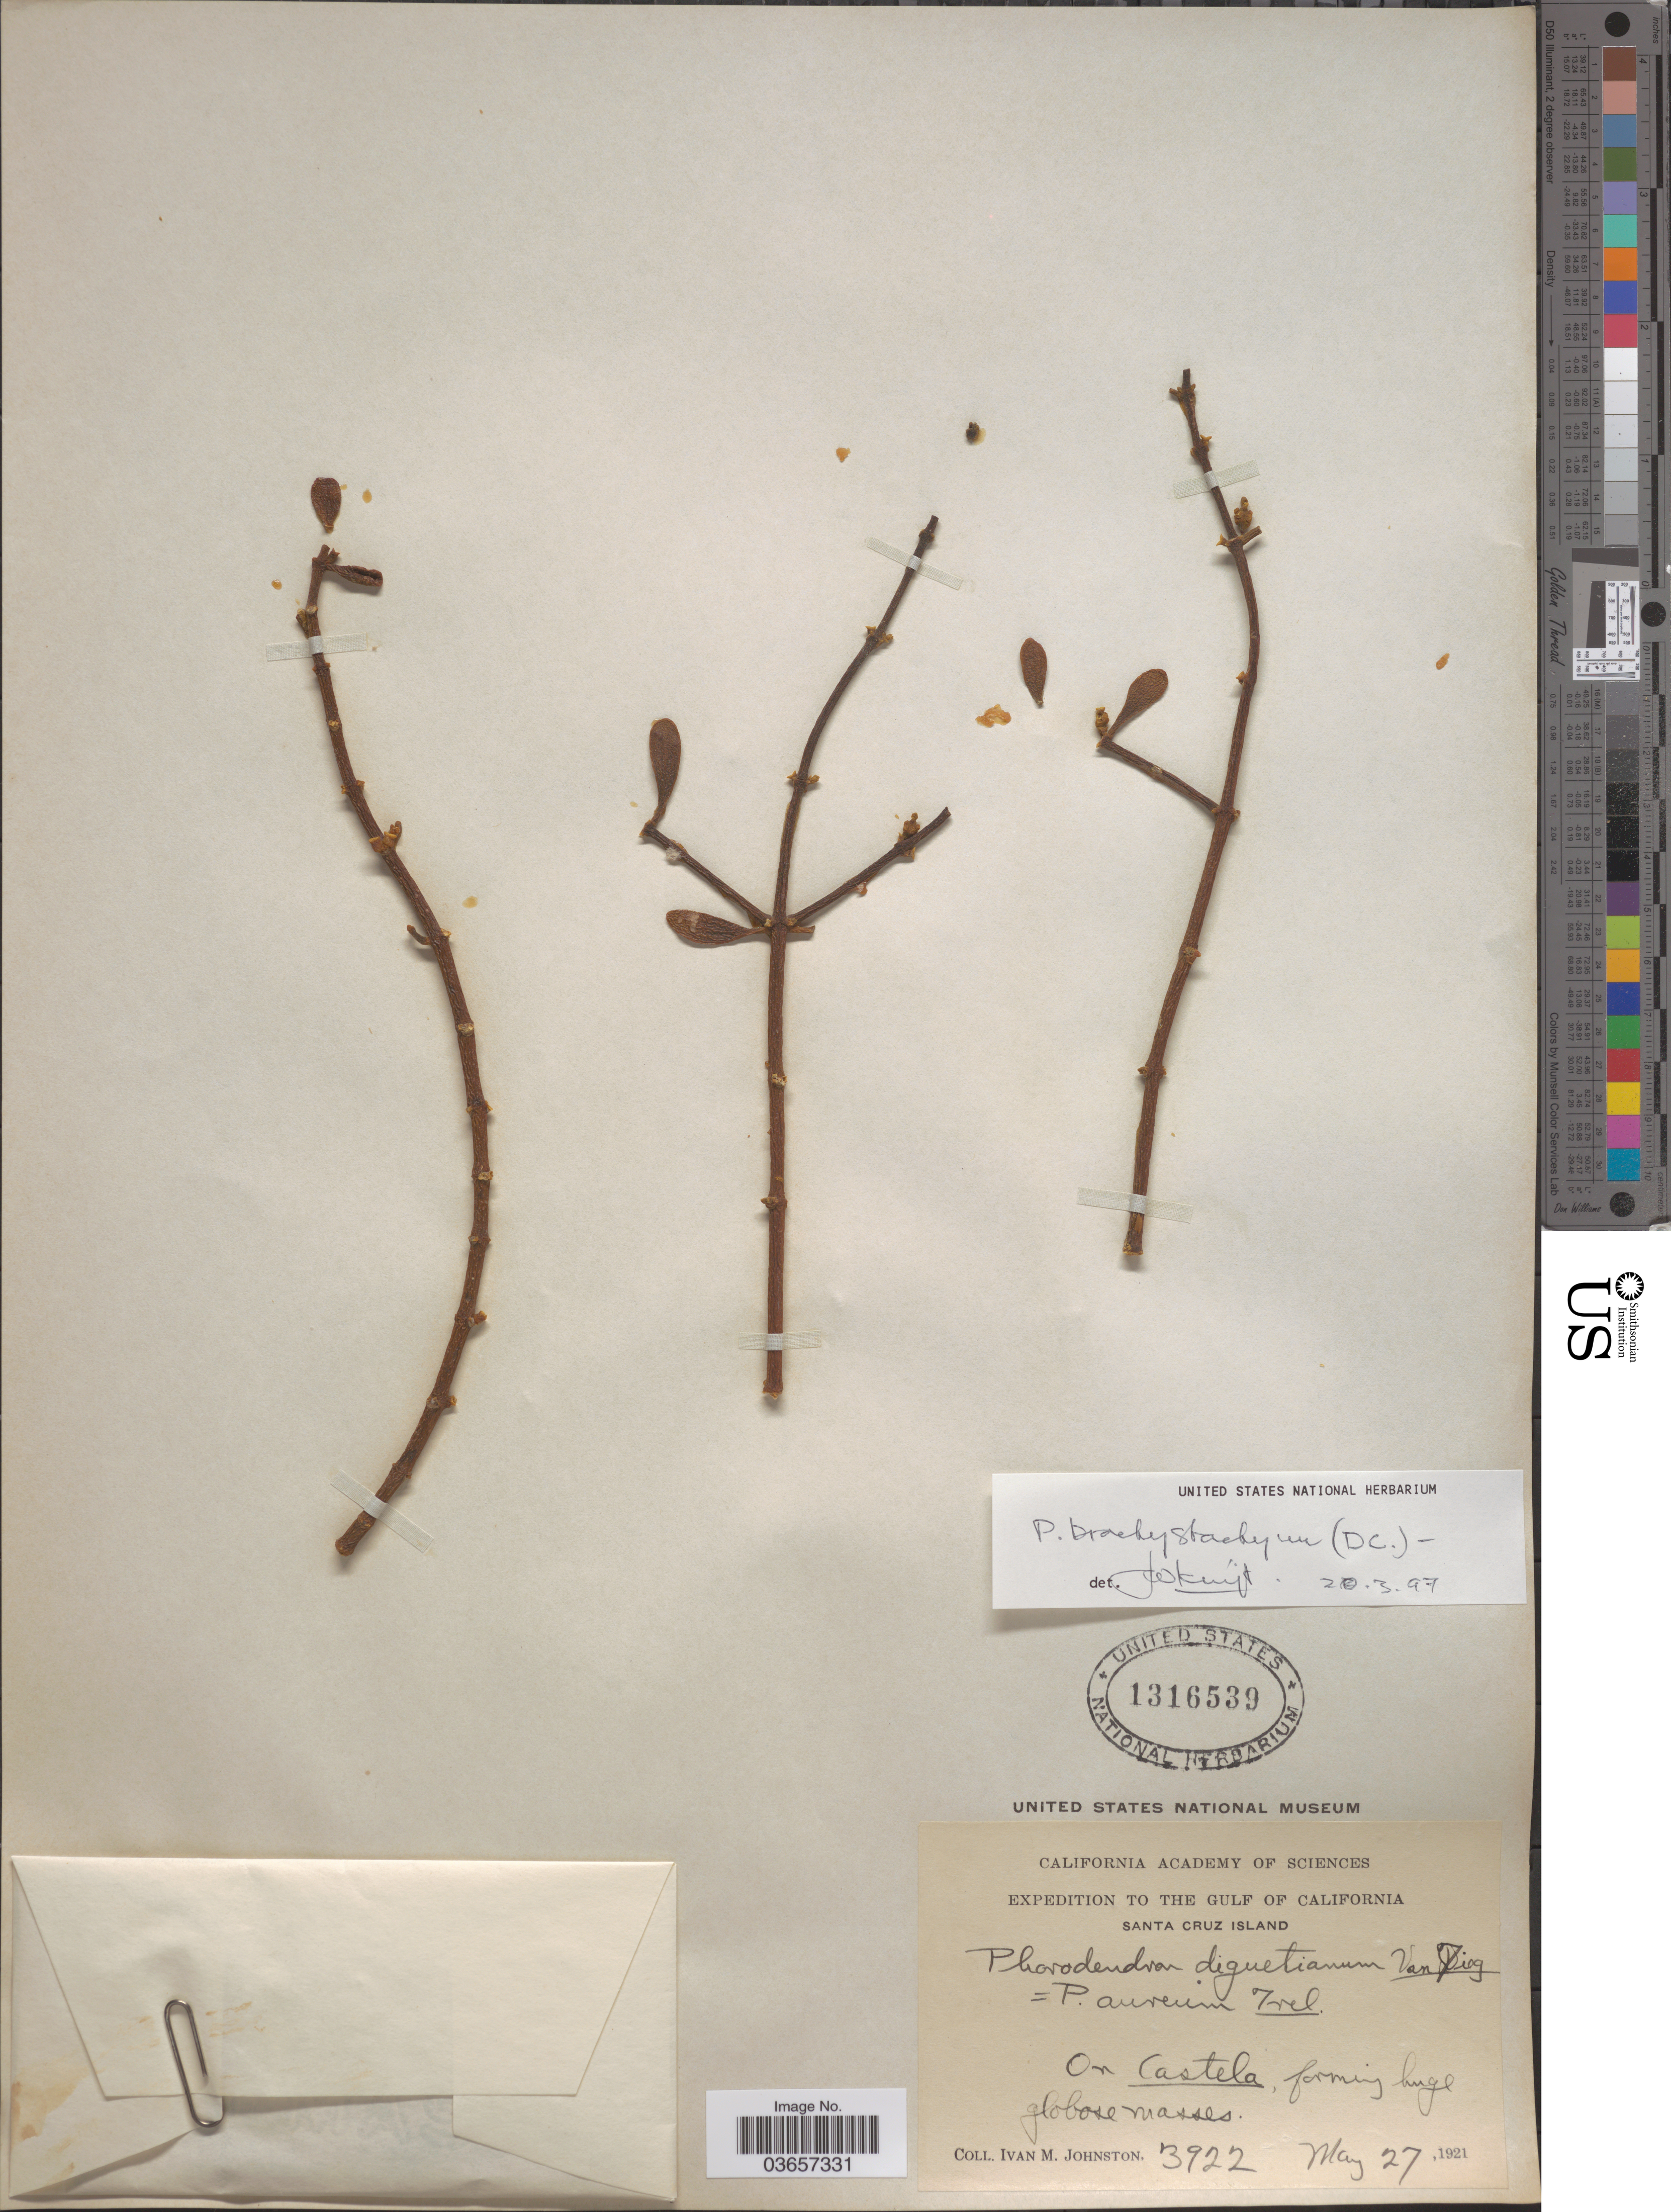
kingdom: Plantae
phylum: Tracheophyta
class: Magnoliopsida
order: Santalales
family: Viscaceae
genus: Phoradendron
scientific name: Phoradendron brachystachyum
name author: (DC.) Oliv.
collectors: I.M. Johnston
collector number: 3922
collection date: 1921-05-27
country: United States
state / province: California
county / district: Santa Barbara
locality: The Gulf of California. Santa Cruz Island. On Castela.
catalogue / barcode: US 1316539